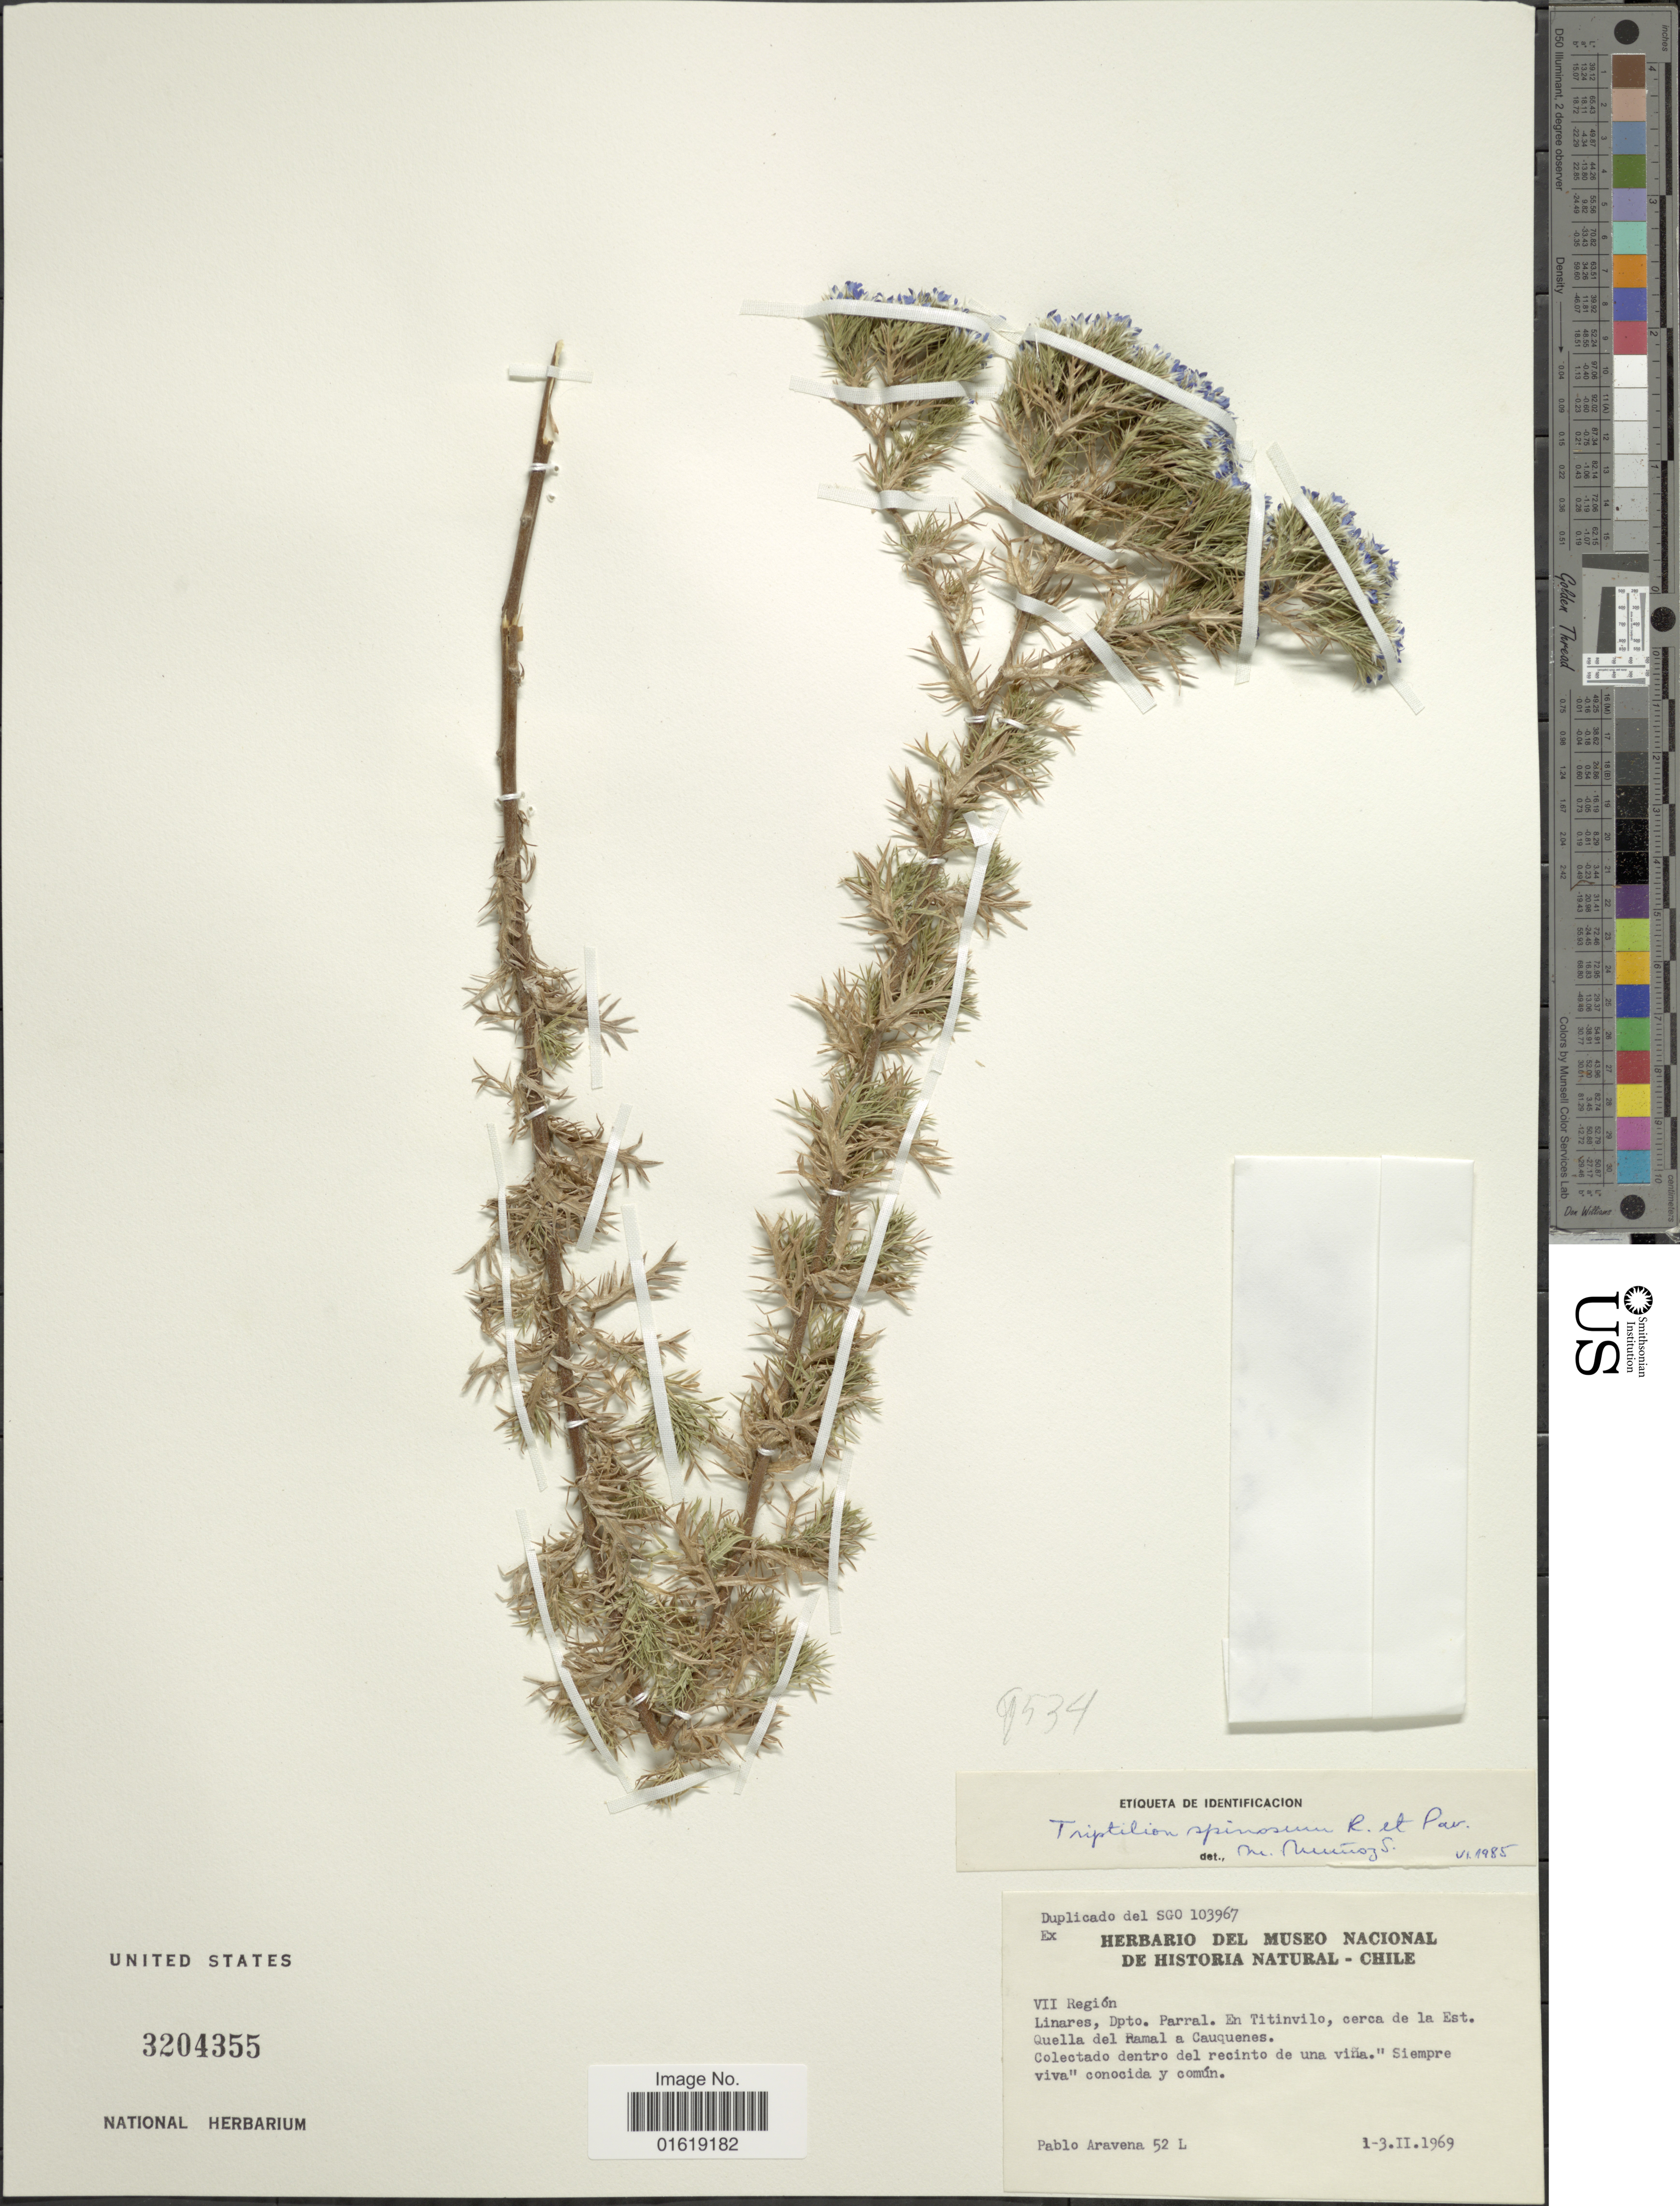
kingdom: Plantae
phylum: Tracheophyta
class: Magnoliopsida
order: Asterales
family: Asteraceae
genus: Triptilion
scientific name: Triptilion spinosum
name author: Ruiz & Pav.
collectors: P. Aravena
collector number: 52 L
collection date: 1969-02-01/1969-02-03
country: Chile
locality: VII Región. Linares, Dpto. Parral. En Titinvilo, cerca de la Est. Quella del Ramal a Cauquenes.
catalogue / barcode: US 3204355